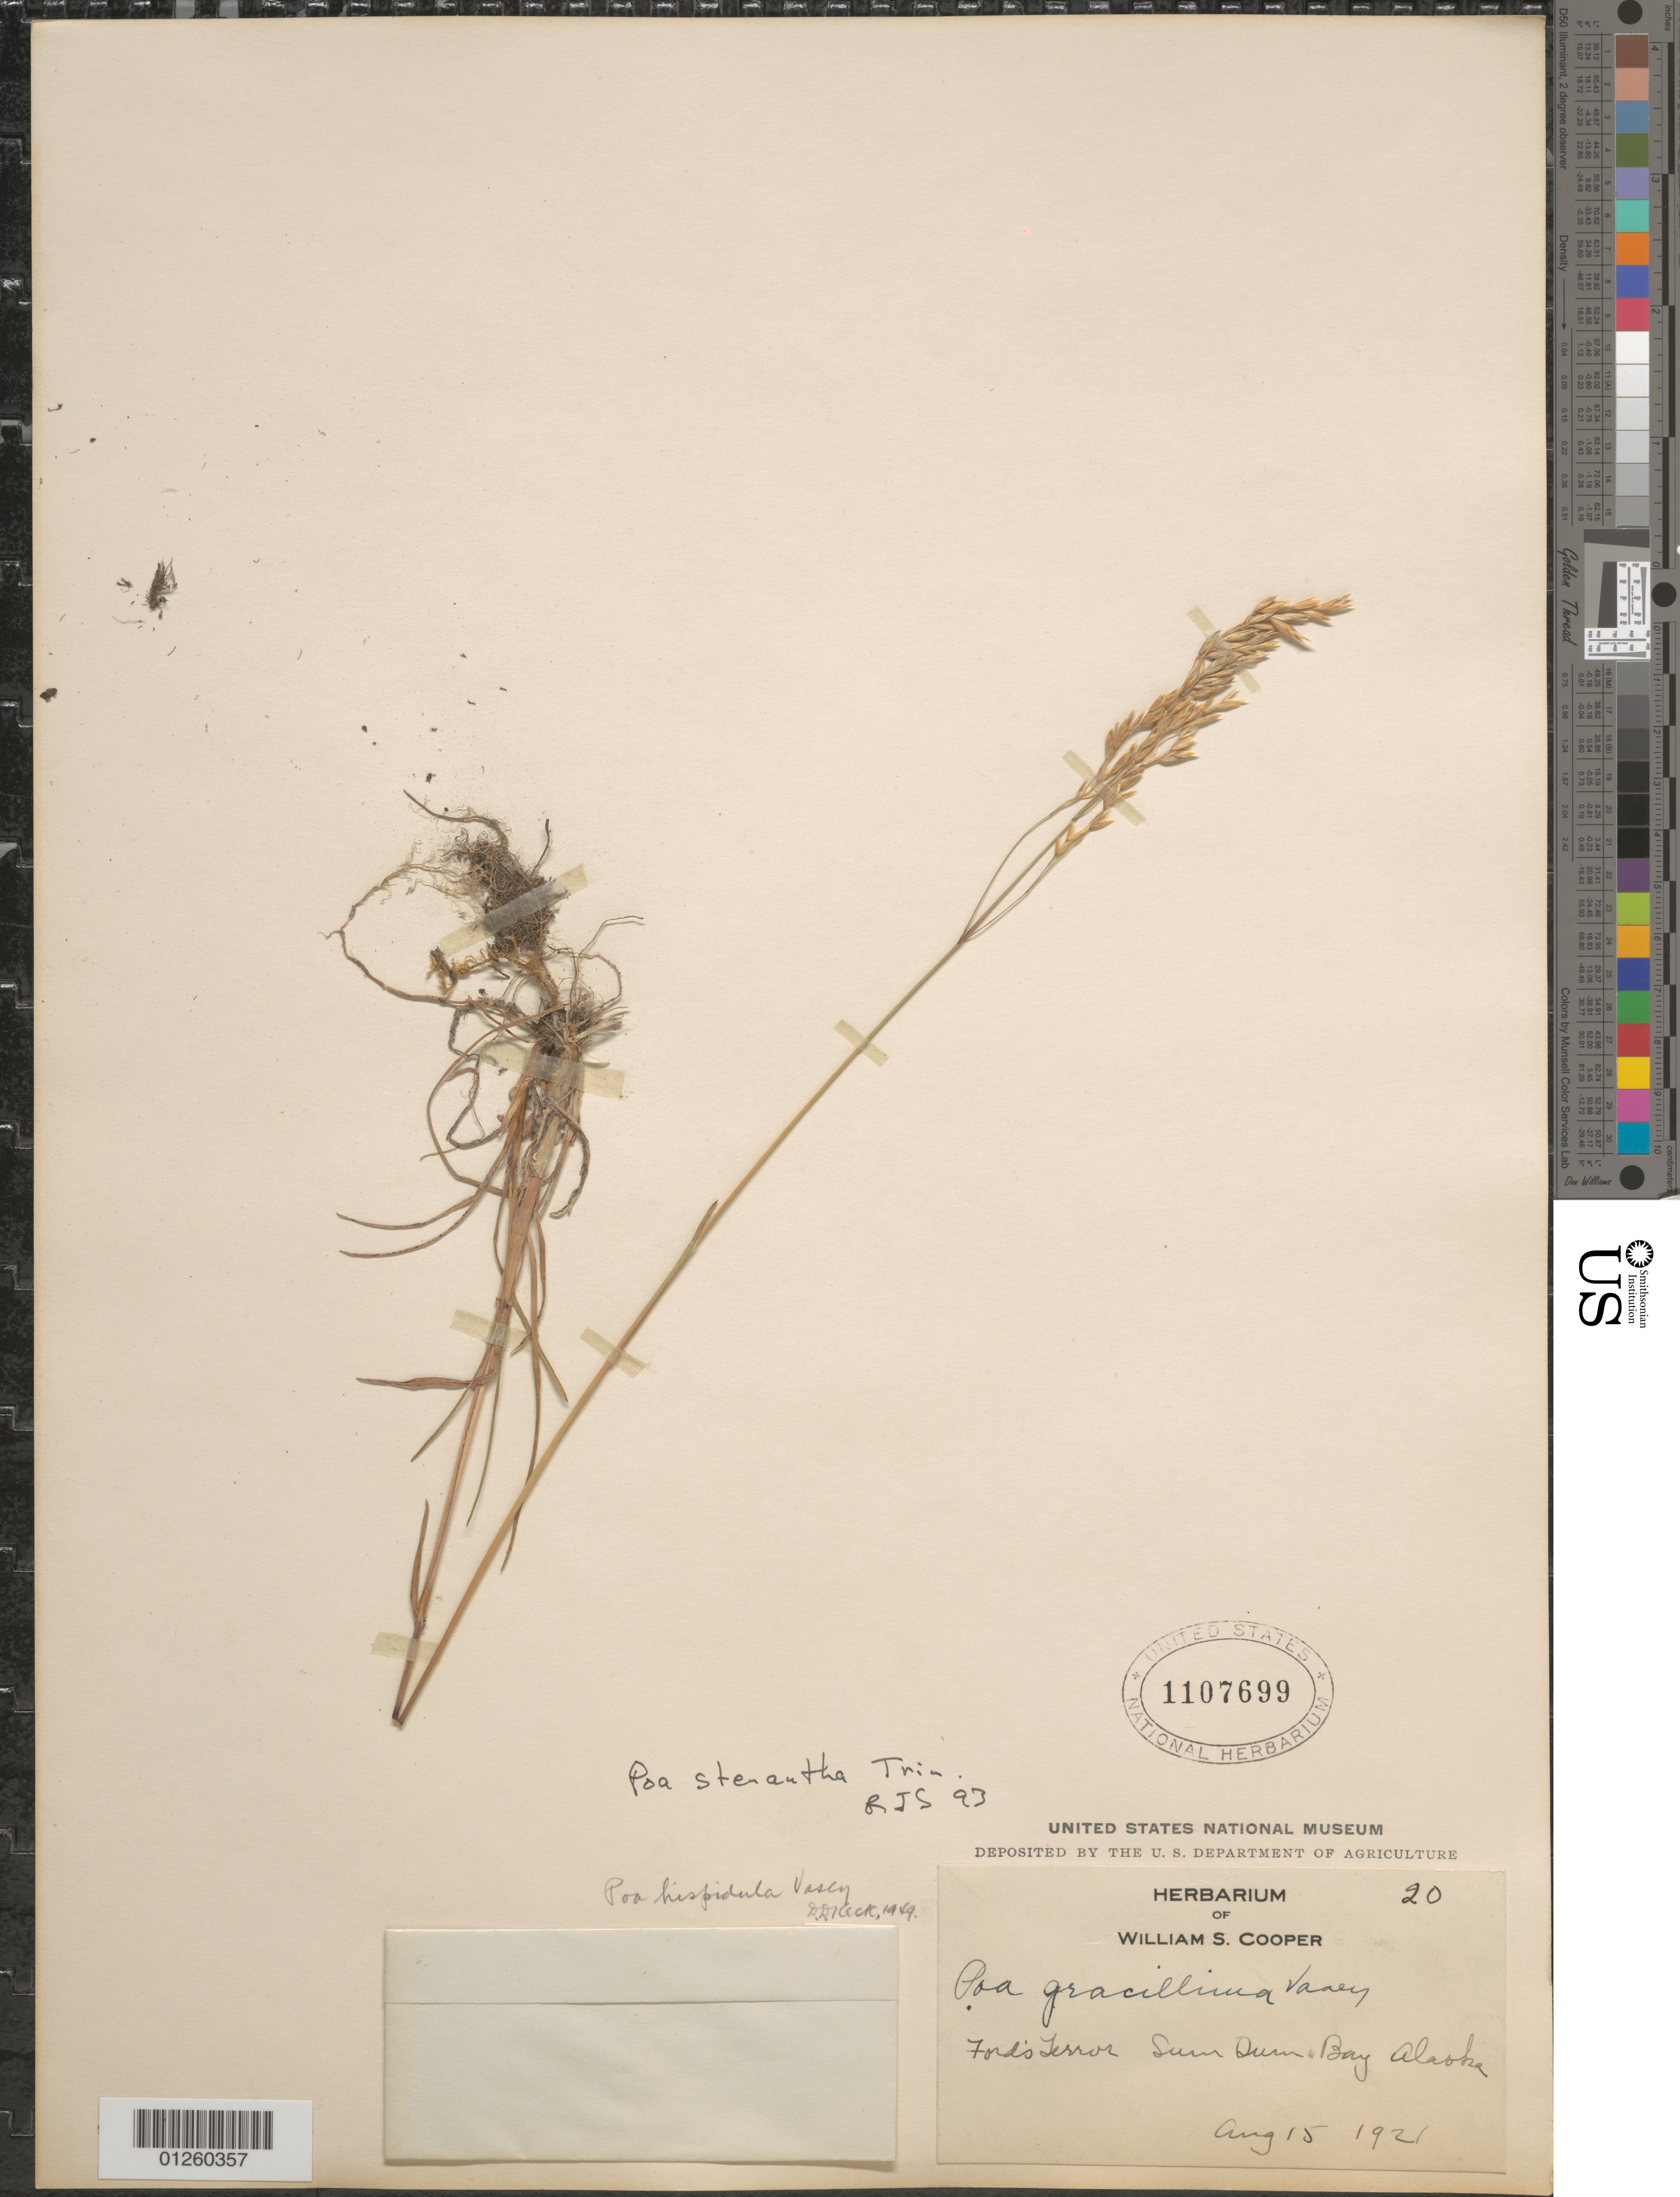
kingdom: Plantae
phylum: Tracheophyta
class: Liliopsida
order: Poales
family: Poaceae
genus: Poa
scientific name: Poa stenantha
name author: Trin.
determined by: Soreng, Robert J., Research Associate (BOT), Smithsonian Institution - National Museum of Natural History (UNITED STATES)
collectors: W. S. Cooper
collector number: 20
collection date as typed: Aug 15, 1921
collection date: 1921-08-15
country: United States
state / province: Alaska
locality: Ford's Terror Sum Dum Bay.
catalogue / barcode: US 1107699